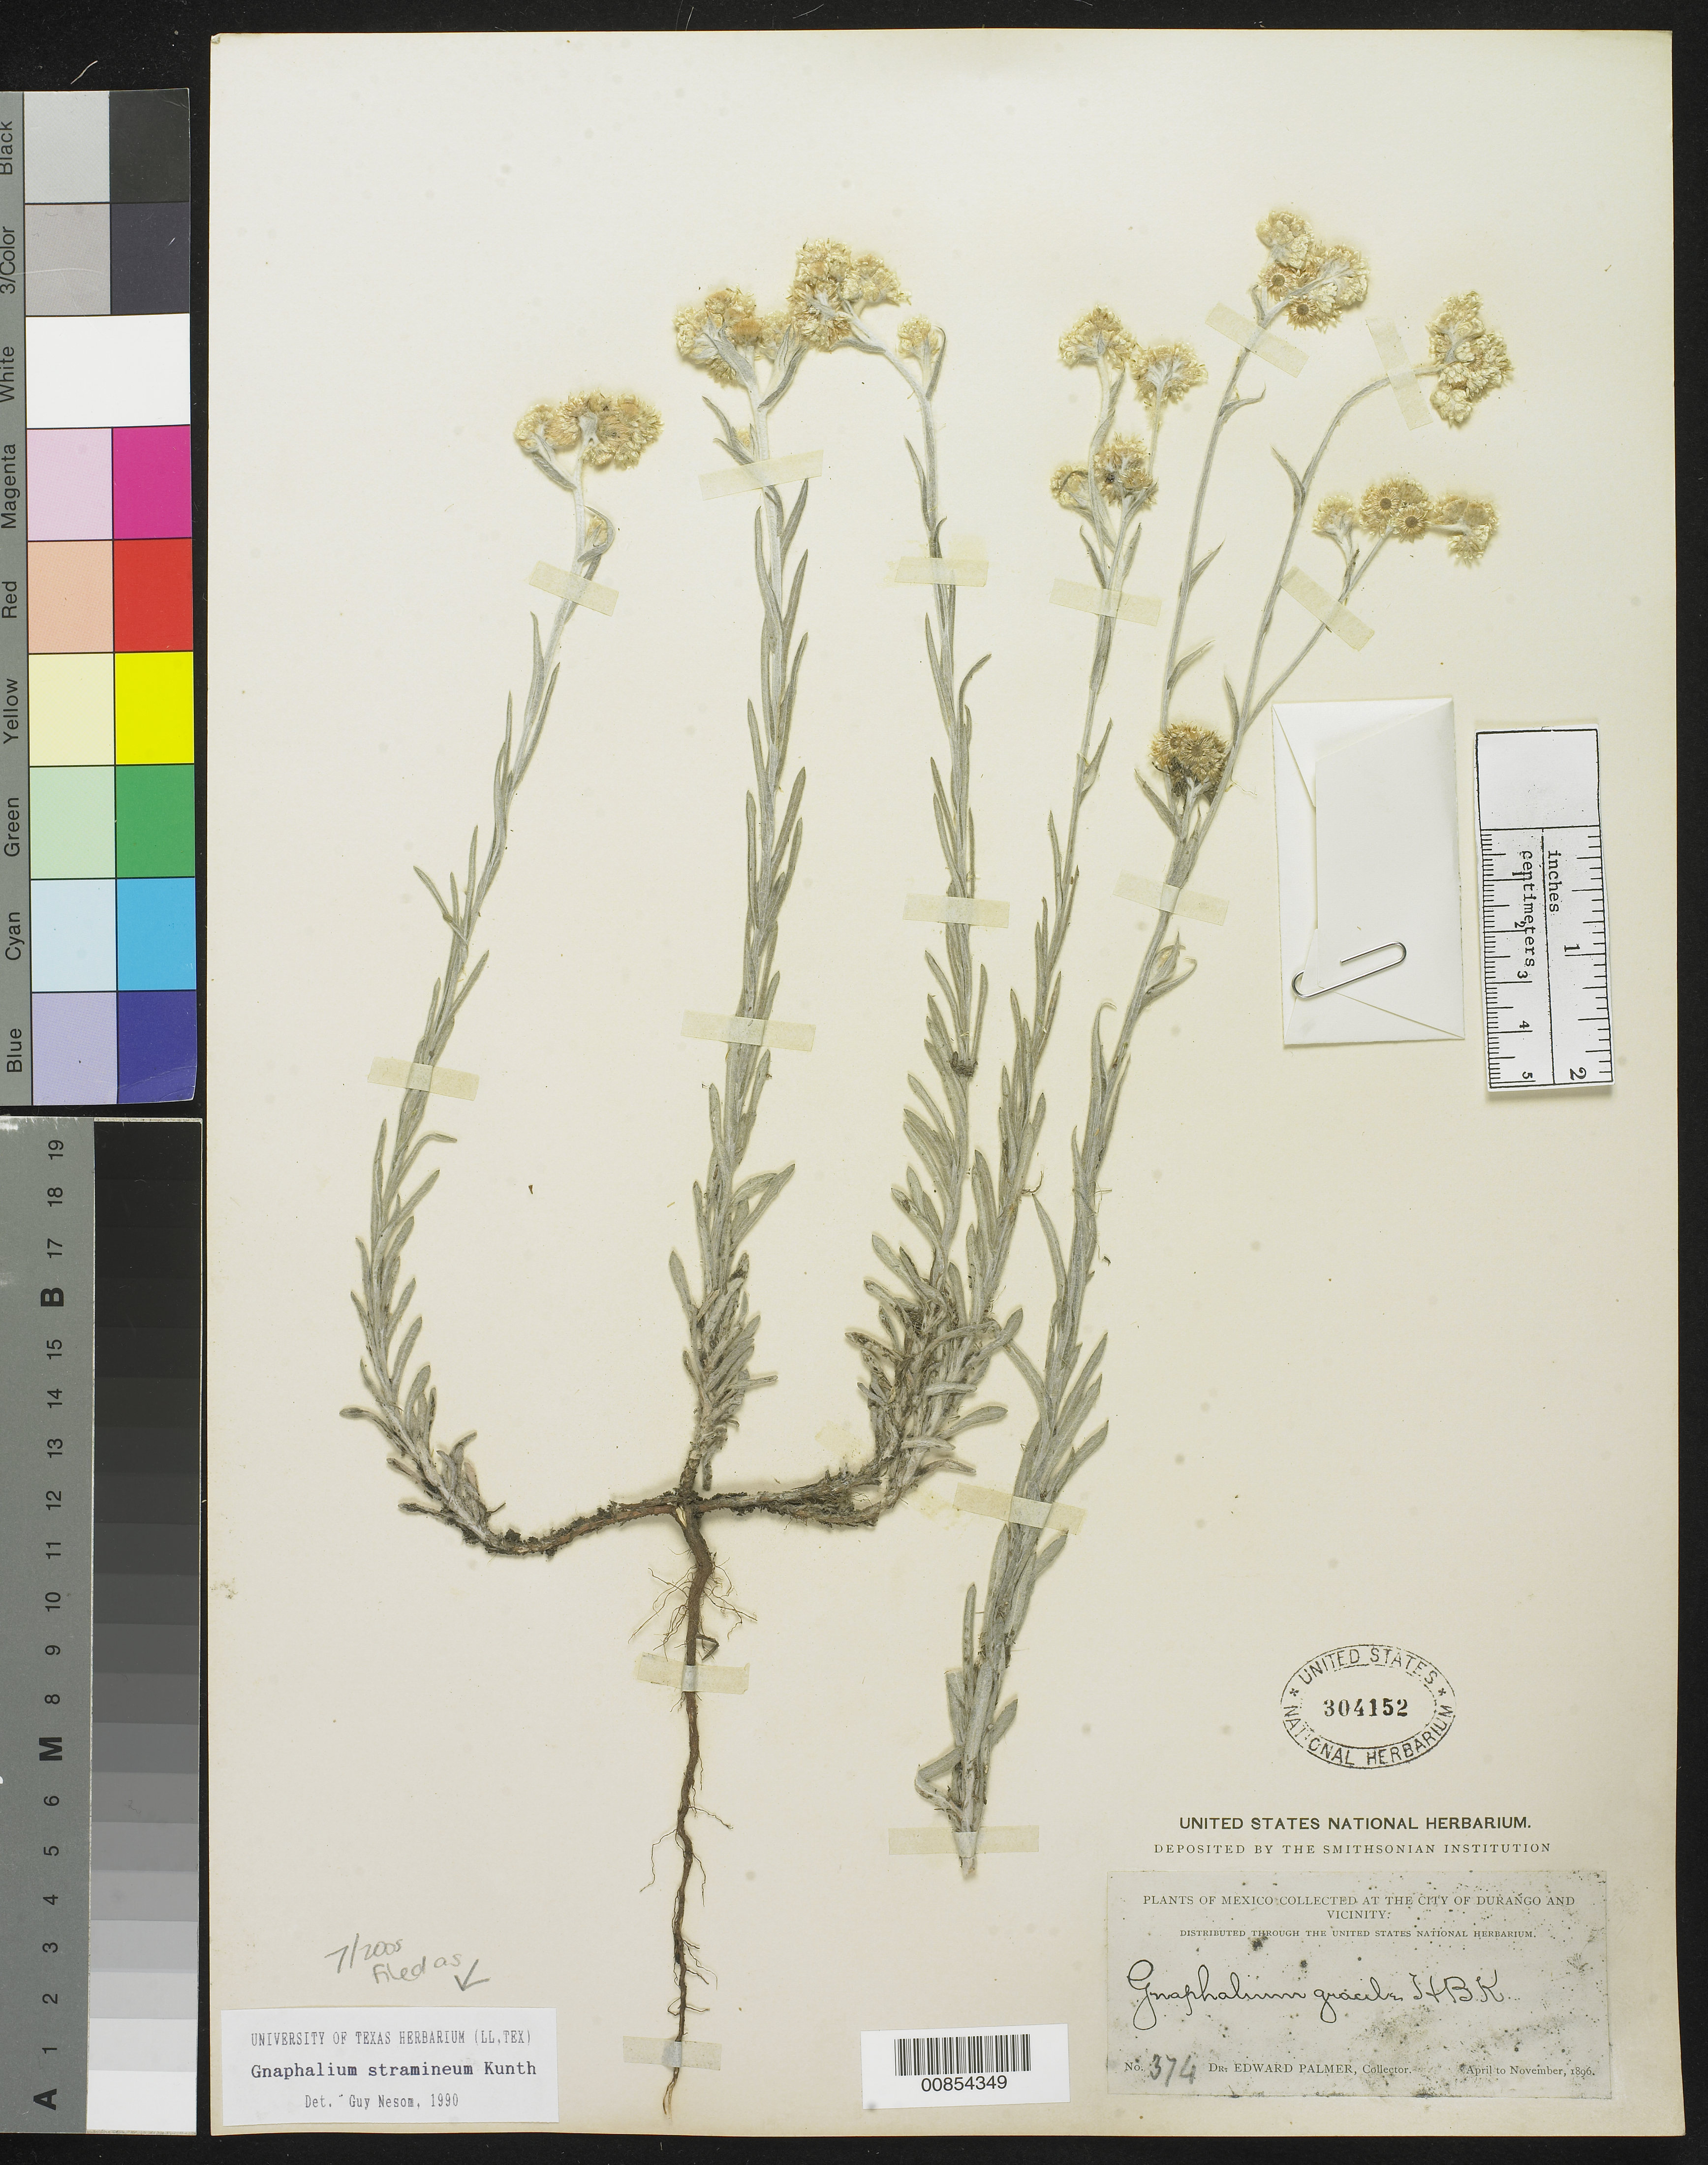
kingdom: Plantae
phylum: Tracheophyta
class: Magnoliopsida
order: Asterales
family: Asteraceae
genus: Pseudognaphalium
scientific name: Pseudognaphalium stramineum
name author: (Kunth) Anderb.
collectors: E. Palmer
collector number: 374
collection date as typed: Apr 1896 to -- Nov 1896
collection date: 1896-04/1896-11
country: Mexico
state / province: Durango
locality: City of Durango and vicinity.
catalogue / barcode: US 304152